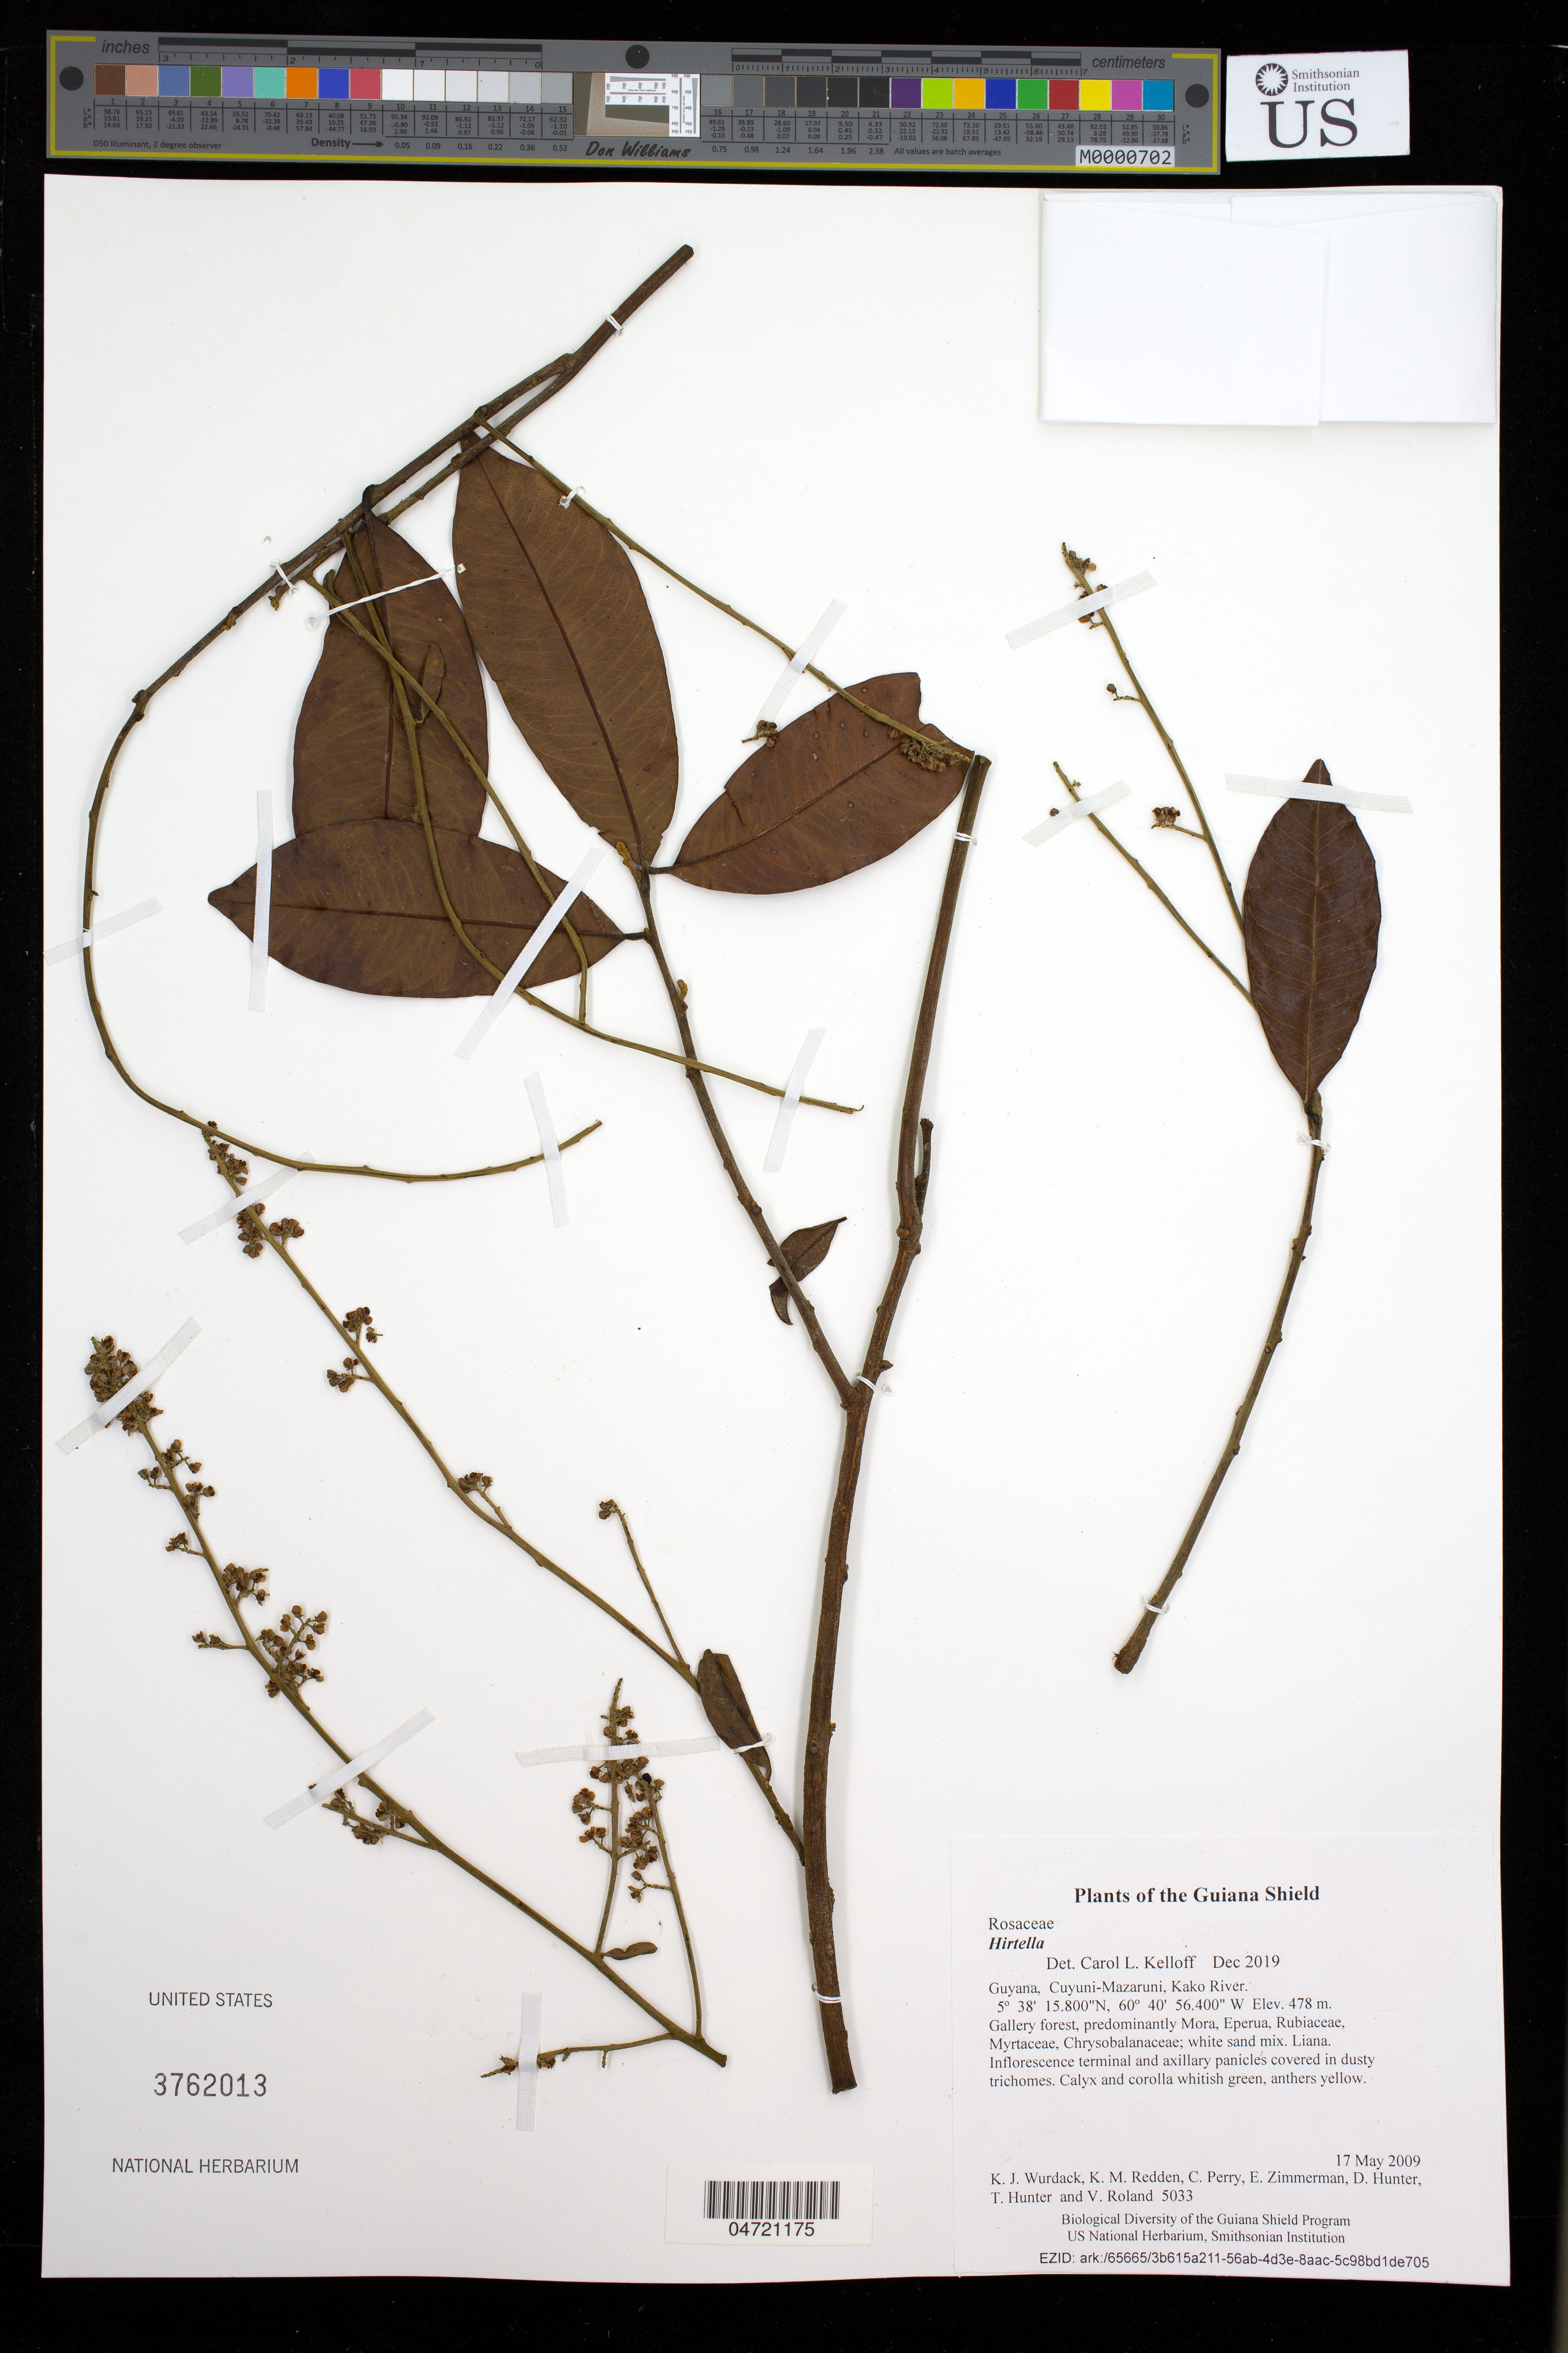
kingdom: Plantae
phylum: Tracheophyta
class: Magnoliopsida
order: Malpighiales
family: Chrysobalanaceae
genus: Hirtella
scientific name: Hirtella sp.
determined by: Kelloff, Carol L.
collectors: K. Wurdack, K. M. Redden, C. Perry, E. Zimmerman, D. Hunter, T. Hunter & V. Roland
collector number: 5033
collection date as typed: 17 May 2009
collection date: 2009-05-17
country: Guyana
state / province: Cuyuni-Mazaruni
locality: Kako River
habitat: Gallery forest, predominantly Mora, Eperua, Rubiaceae, Myrtaceae, Chrysobalanaceae; white sand mix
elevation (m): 478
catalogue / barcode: US 3762013